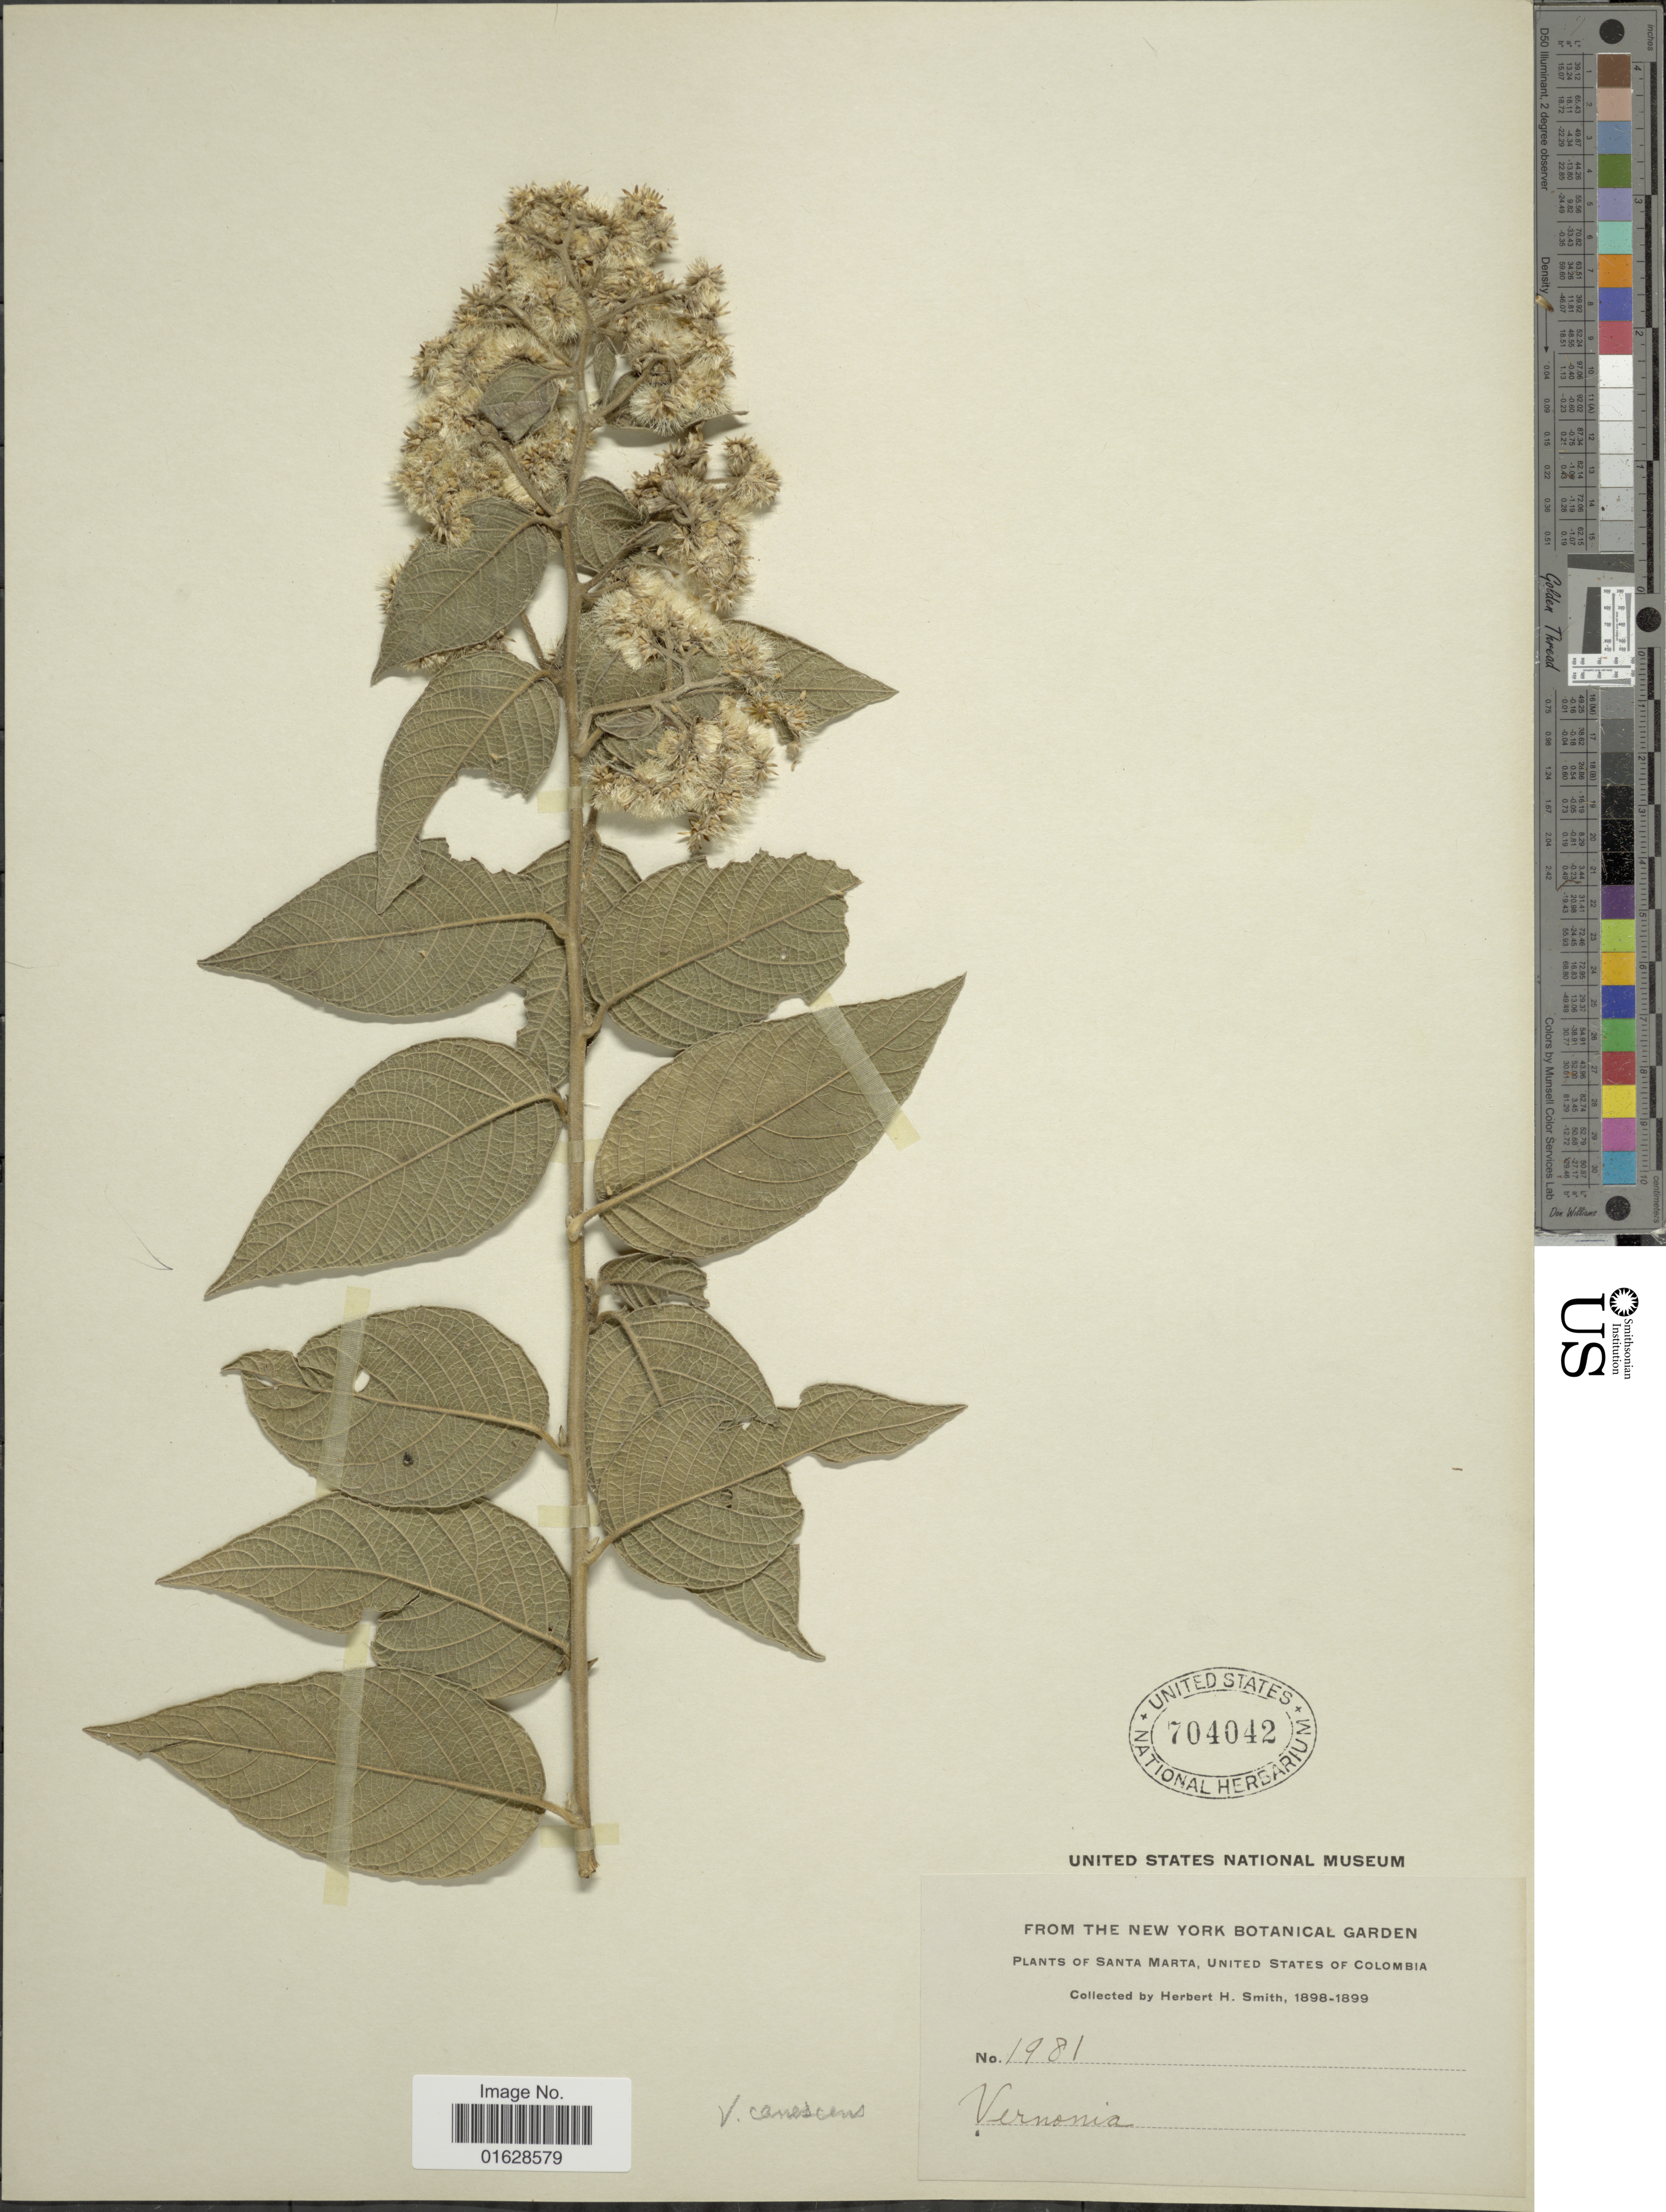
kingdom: Plantae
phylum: Tracheophyta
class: Magnoliopsida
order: Asterales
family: Asteraceae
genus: Lepidaploa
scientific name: Lepidaploa canescens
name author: (Kunth) H. Rob.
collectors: Herbert H. Smith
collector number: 1981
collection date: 1898/1899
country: Colombia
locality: Santa Marta, United States of Colombia.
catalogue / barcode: US 704042